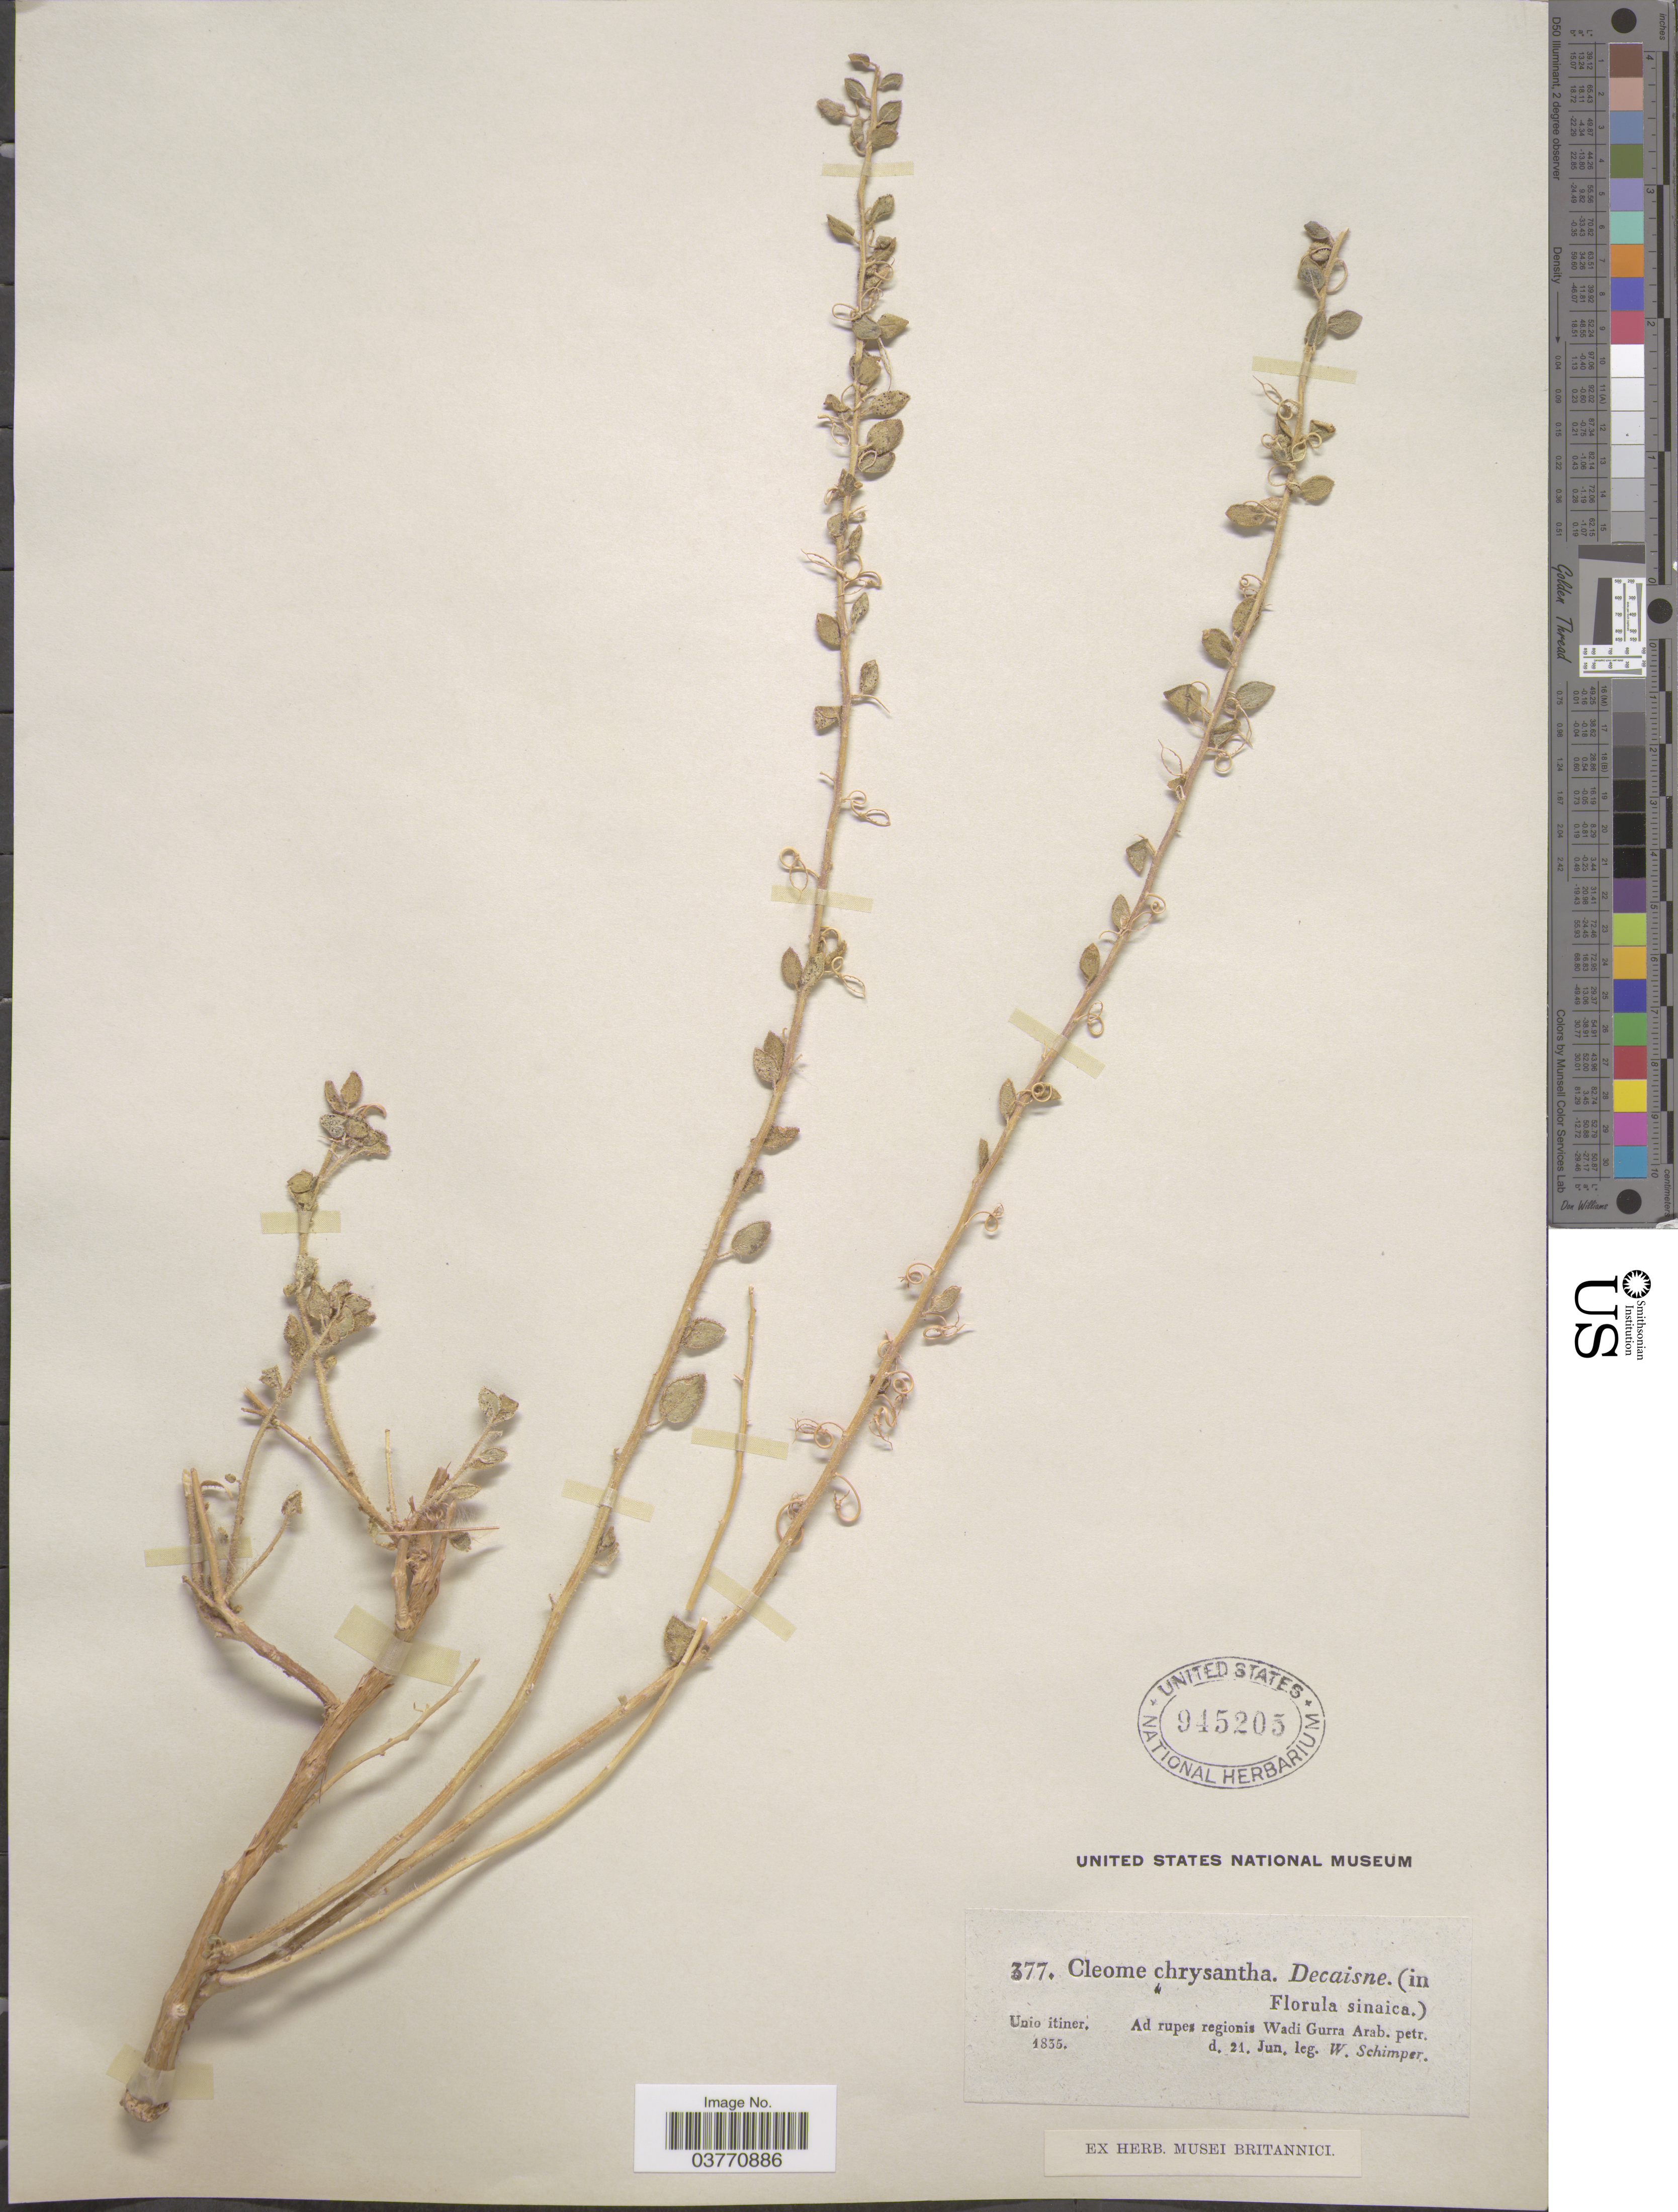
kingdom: Plantae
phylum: Tracheophyta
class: Magnoliopsida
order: Brassicales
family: Cleomaceae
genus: Thulinella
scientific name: Thulinella chrysantha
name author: (Decne.) Roalson & J.C. Hall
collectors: W. Schimper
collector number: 377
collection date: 1835-06-21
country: Egypt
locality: Sinaica. Ad rupes regionis Wadi Gurra Arab. petr.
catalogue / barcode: US 945205